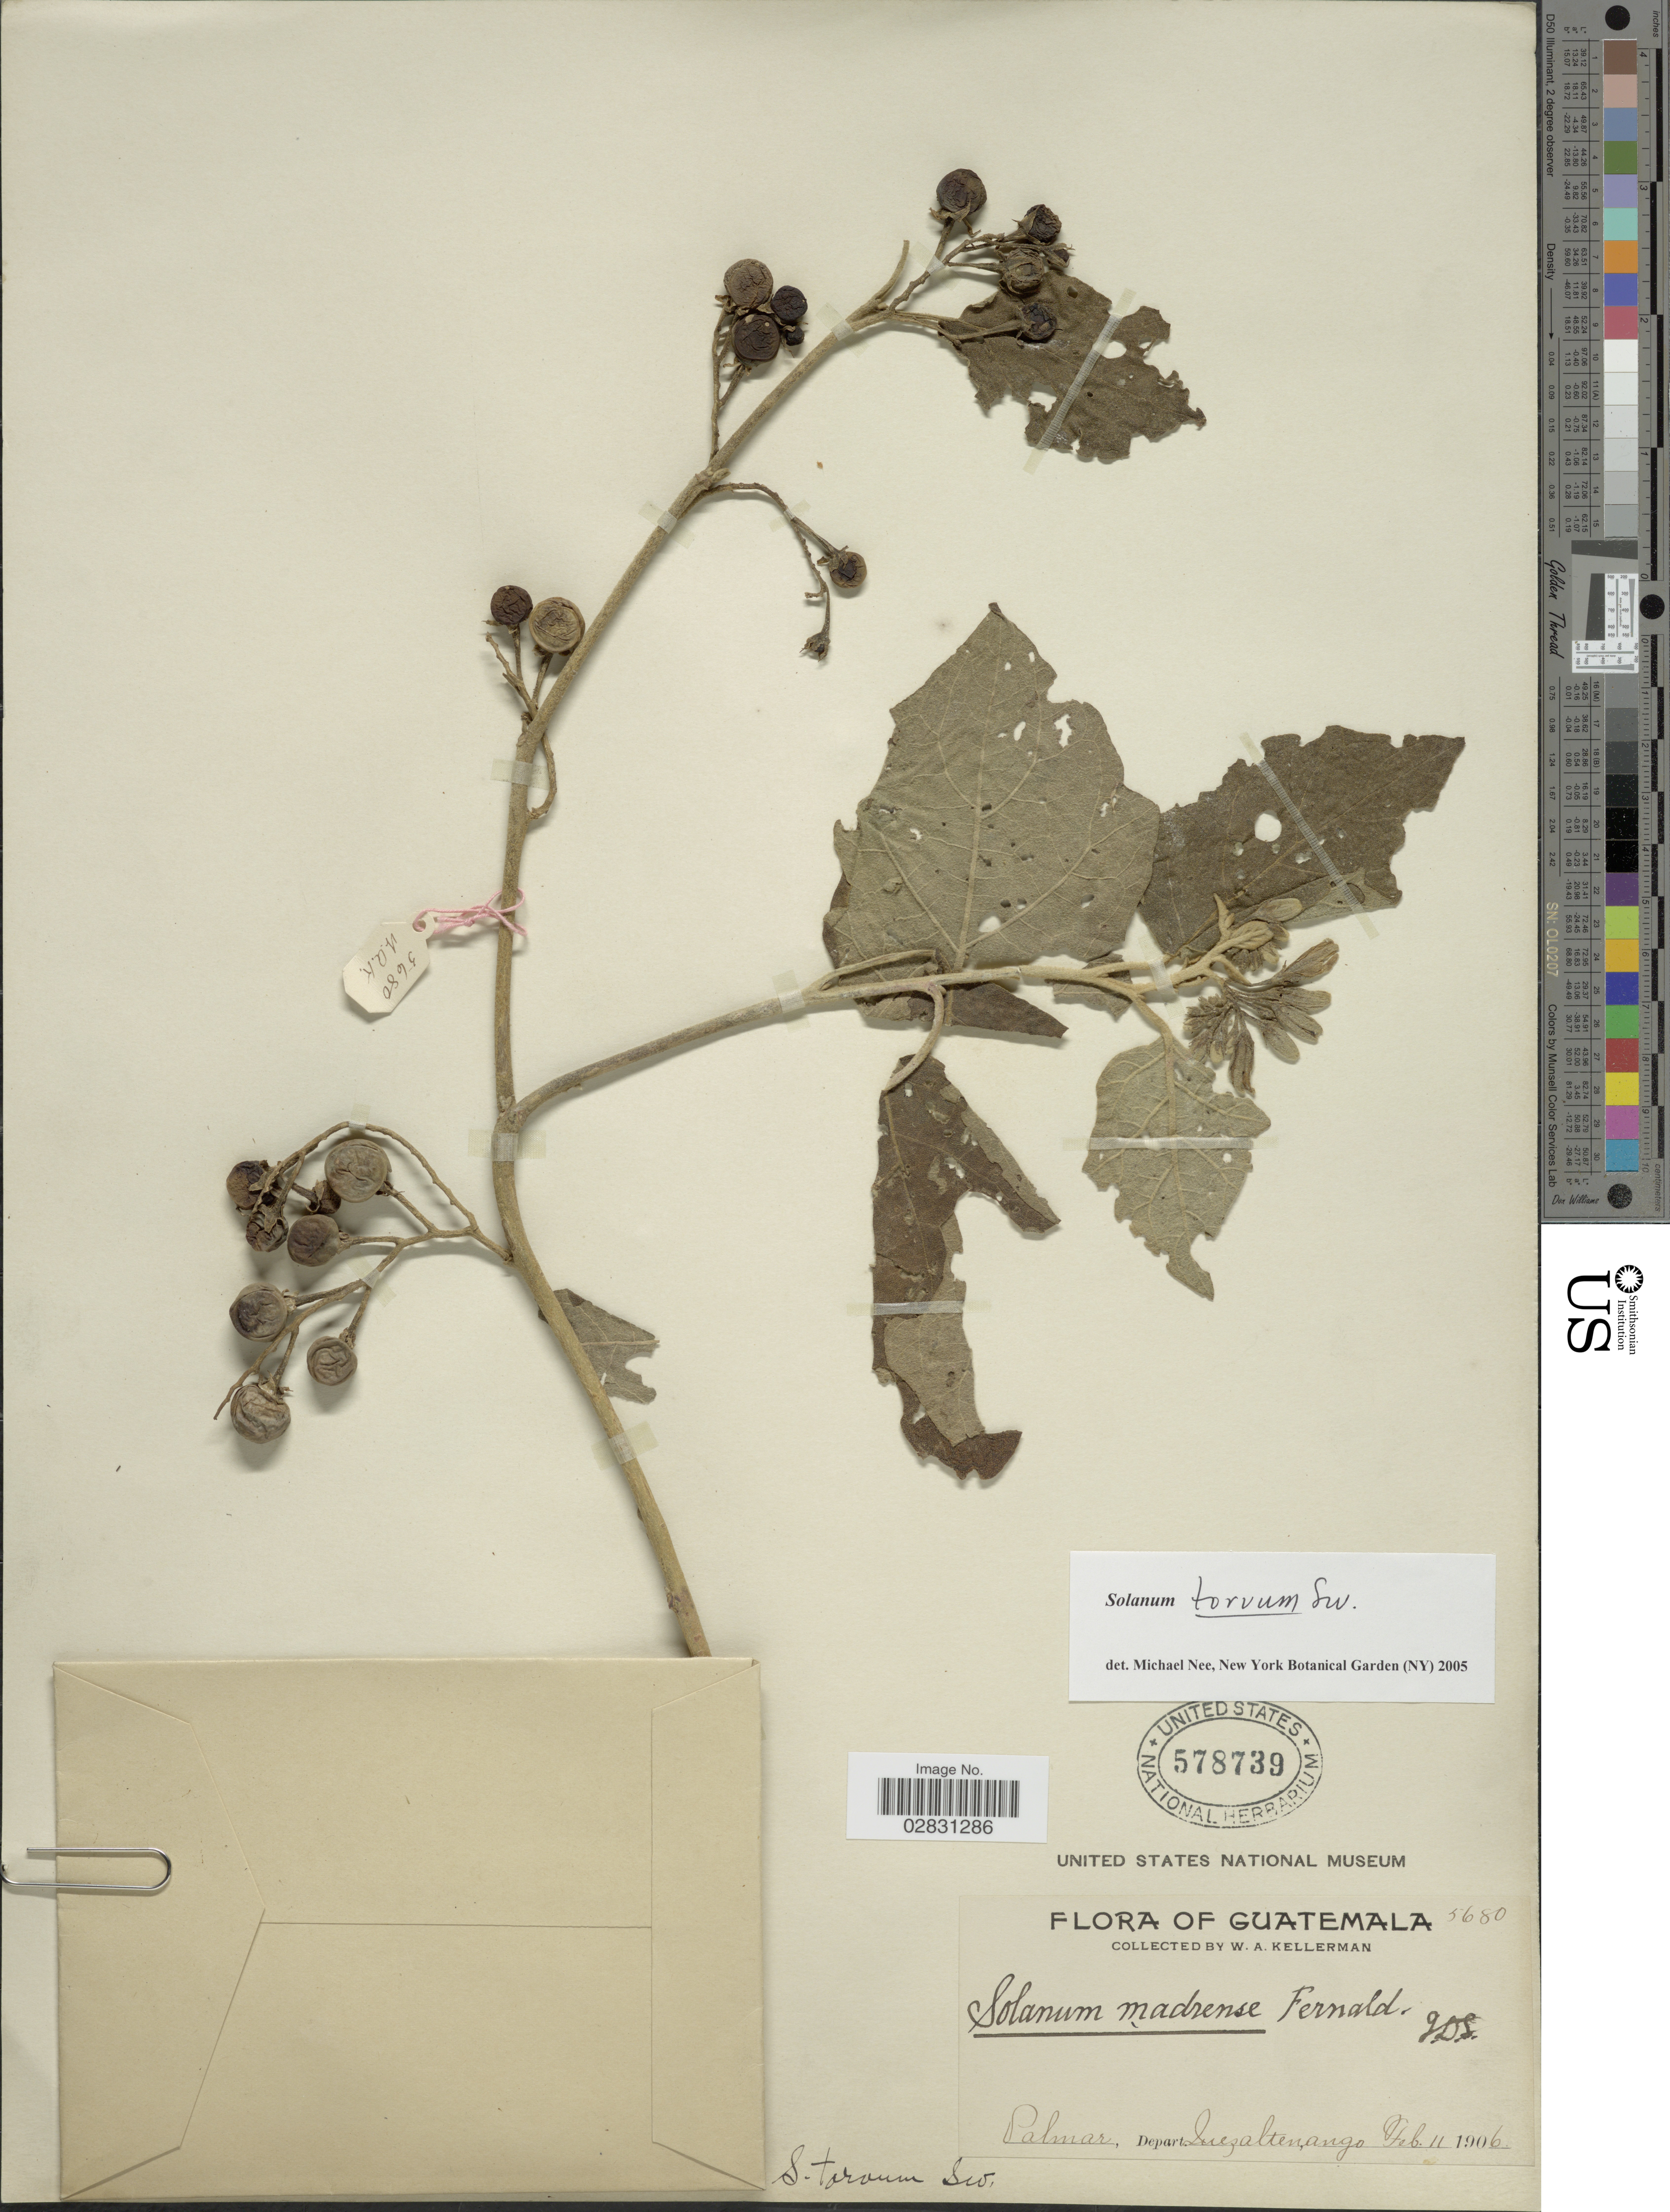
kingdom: Plantae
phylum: Tracheophyta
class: Magnoliopsida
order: Solanales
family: Solanaceae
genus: Solanum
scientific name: Solanum torvum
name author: Sw.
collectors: W. Kellerman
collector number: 5680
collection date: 1906-02-11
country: Guatemala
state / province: Quetzaltenango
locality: Palmar, Depart. Quezaltenango.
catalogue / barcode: US 578739